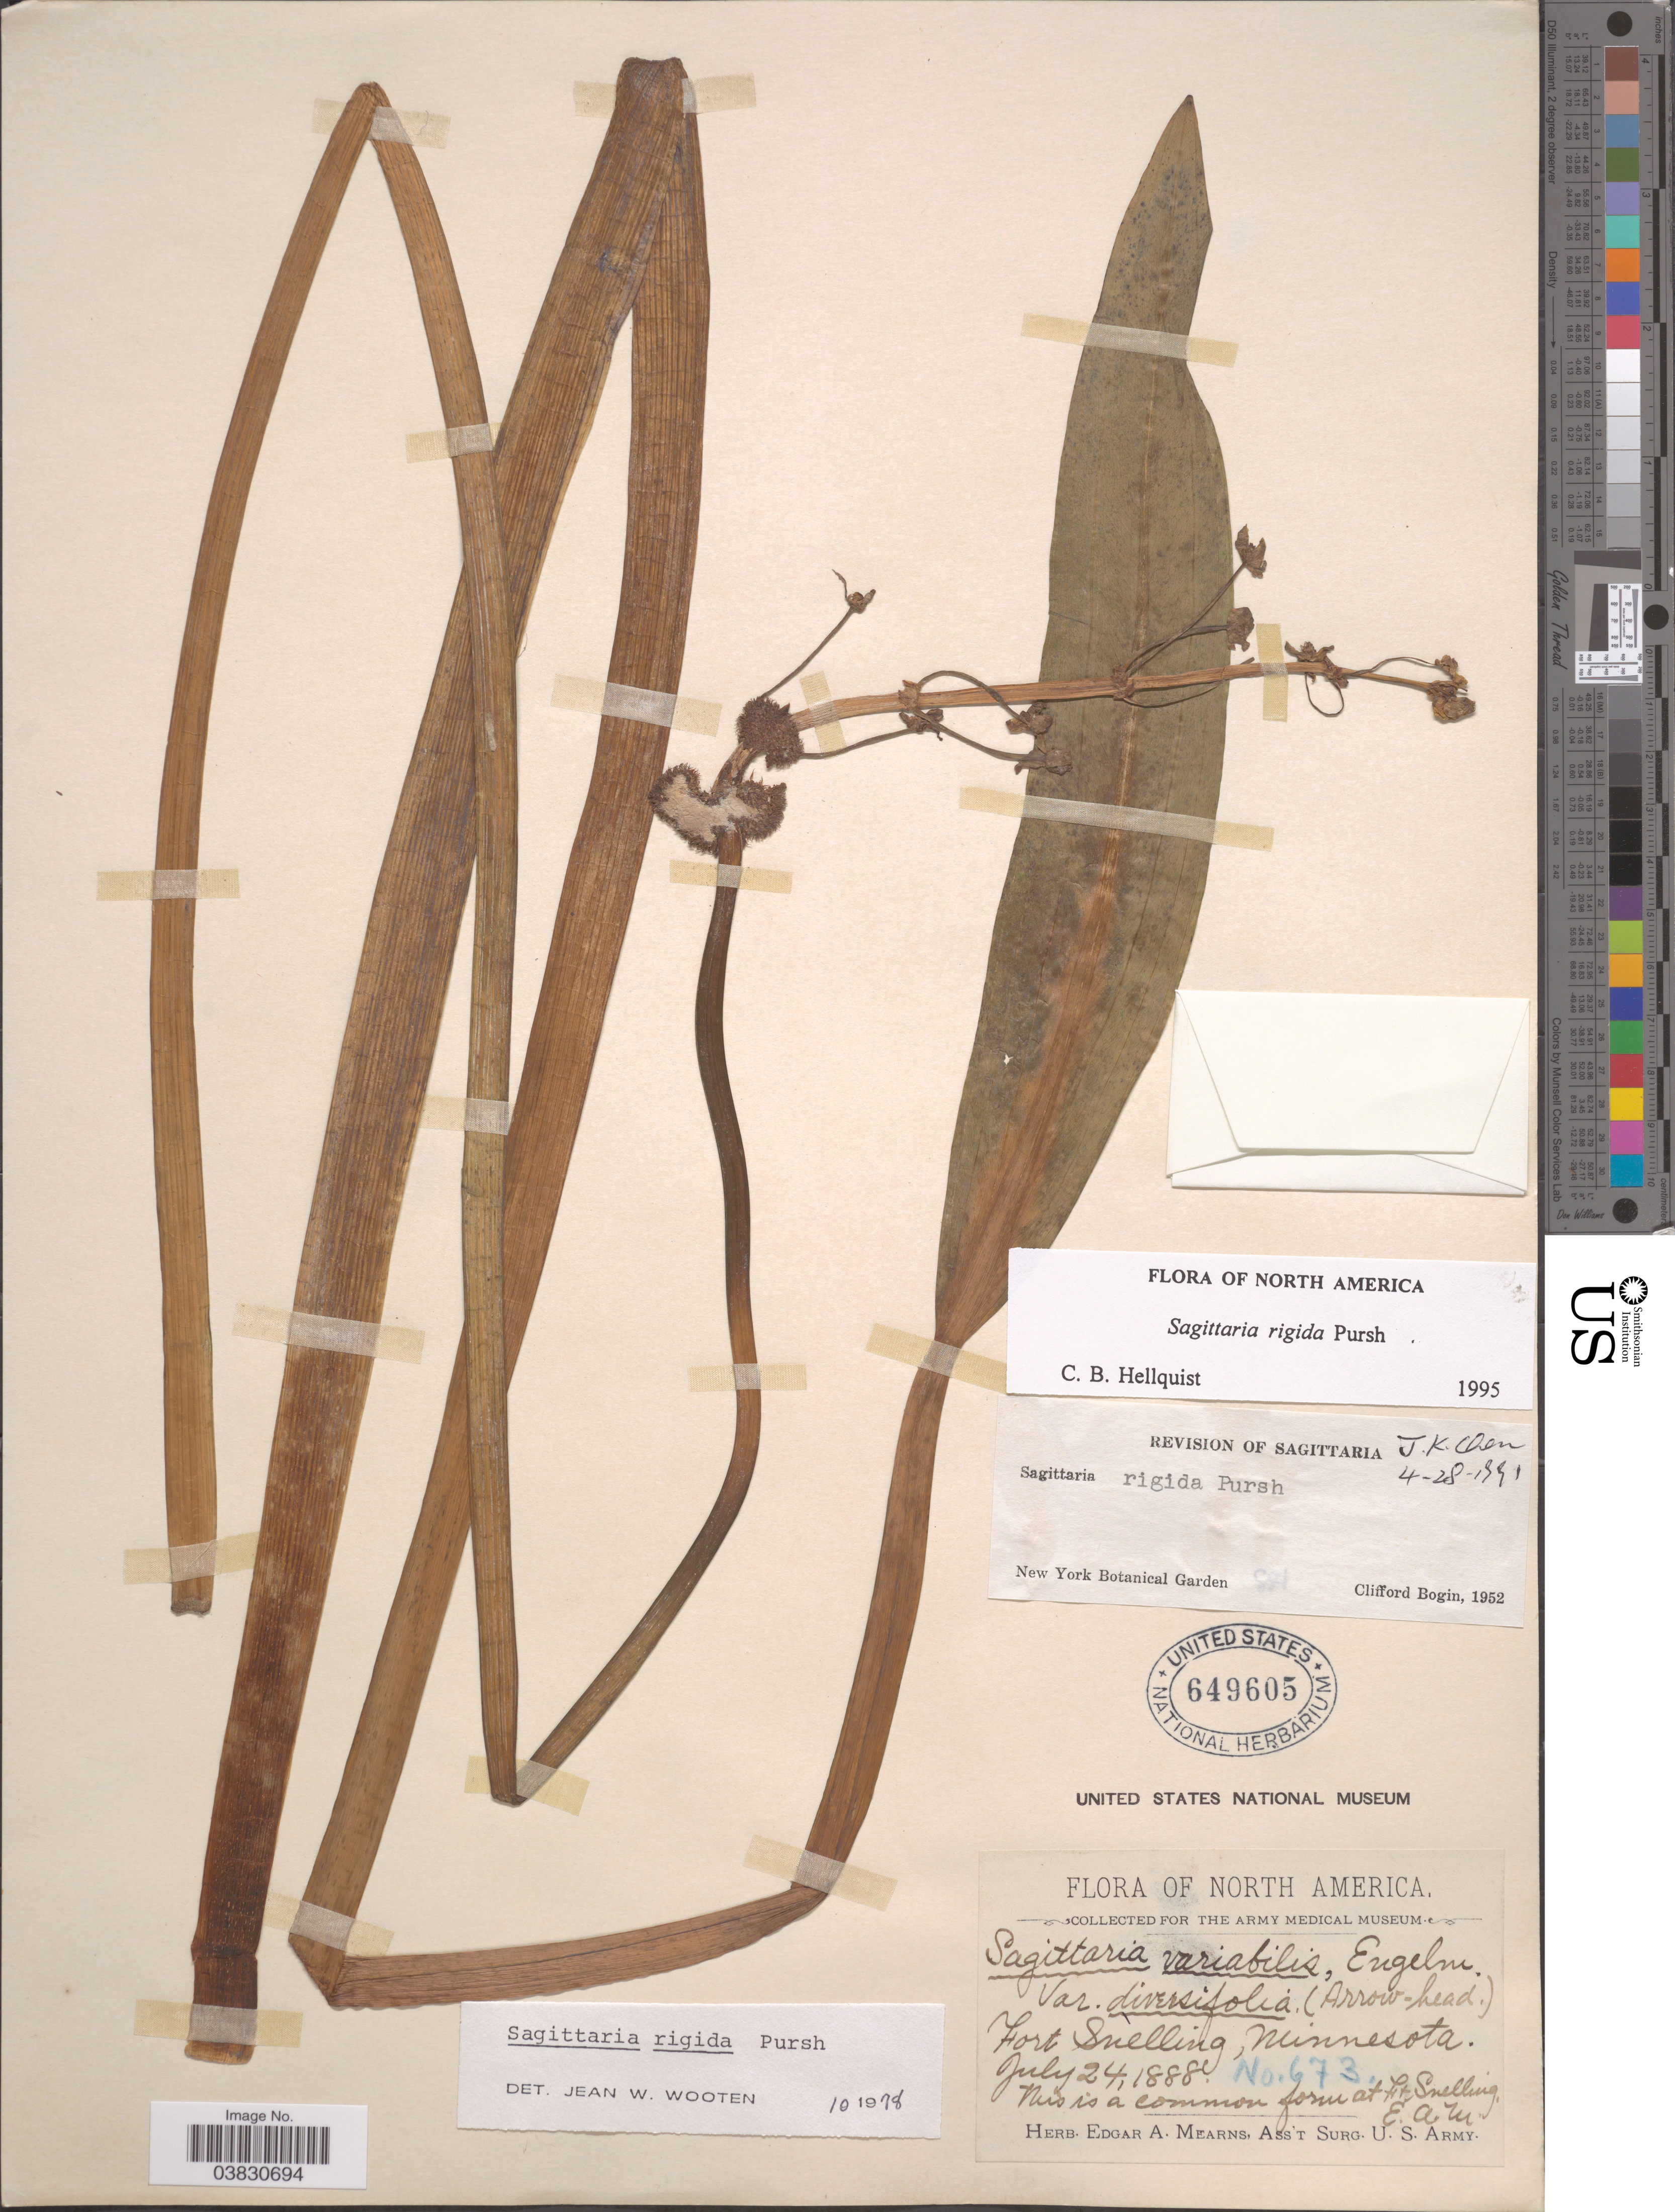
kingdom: Plantae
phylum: Tracheophyta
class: Liliopsida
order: Alismatales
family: Alismataceae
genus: Sagittaria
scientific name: Sagittaria rigida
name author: Pursh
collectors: E. A. Mearns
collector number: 673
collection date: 1888-07-24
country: United States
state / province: Minnesota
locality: Fort Snelling.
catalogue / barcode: US 649605